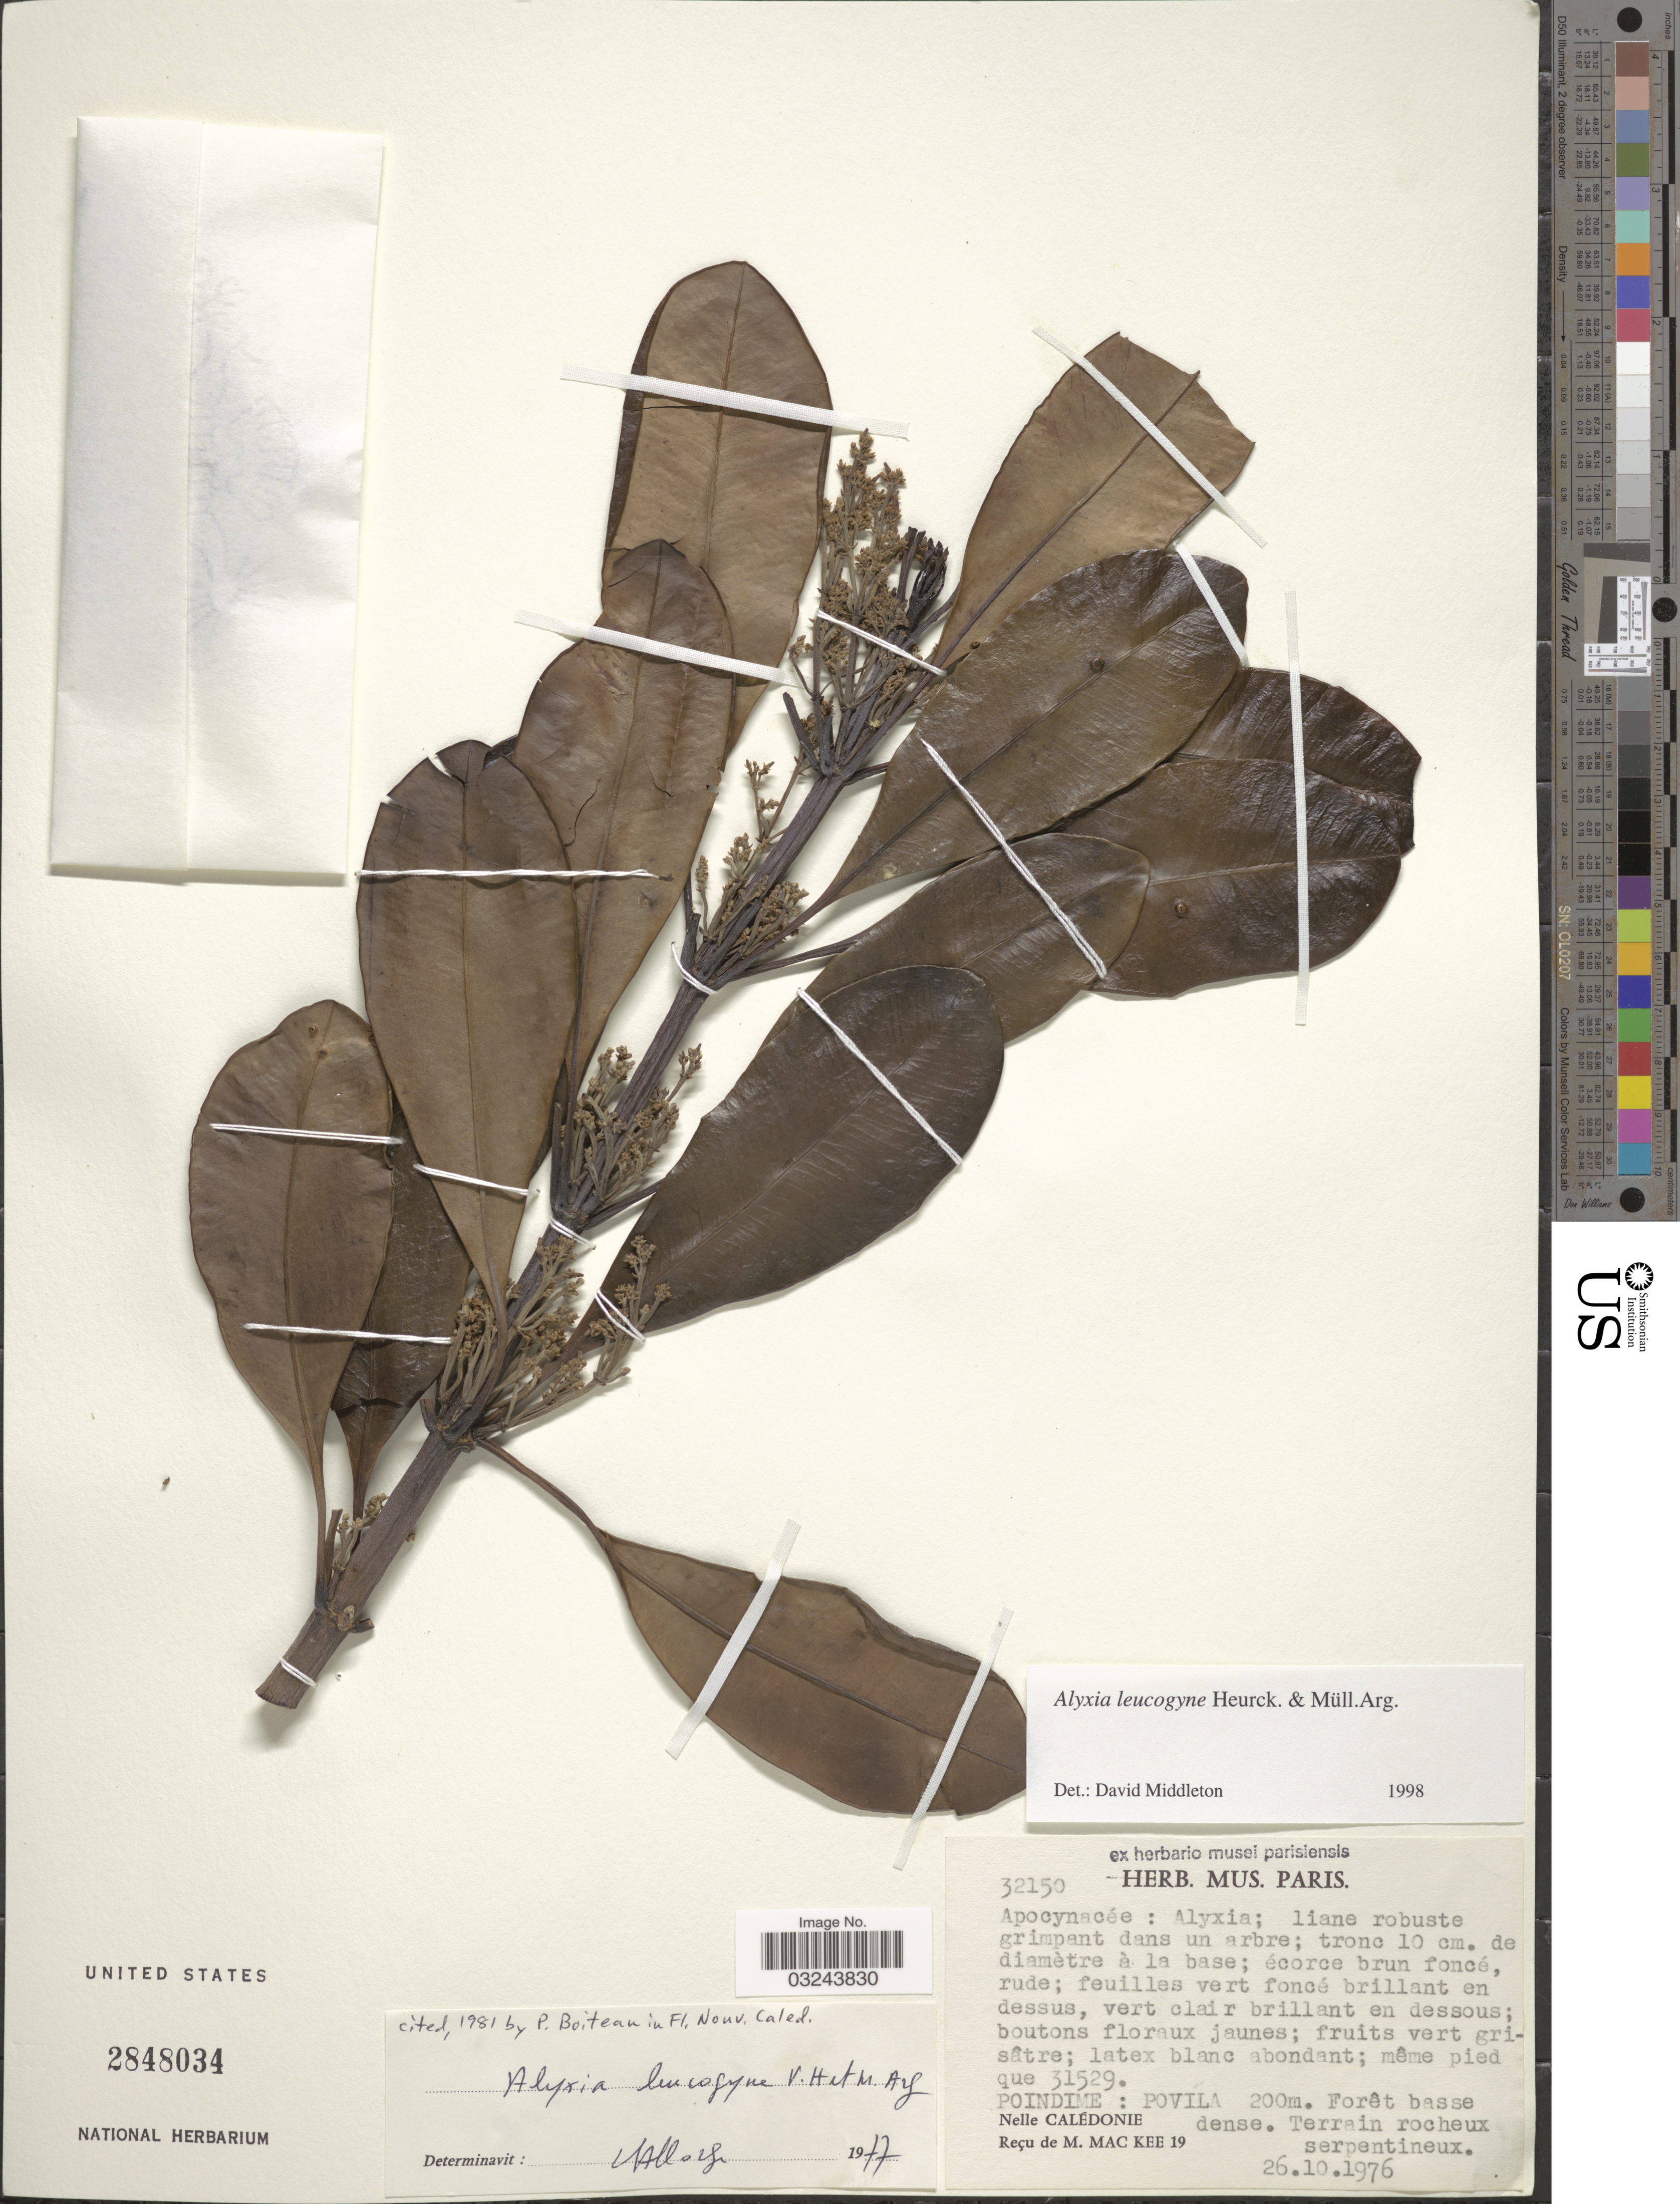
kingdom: Plantae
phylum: Tracheophyta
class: Magnoliopsida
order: Gentianales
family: Apocynaceae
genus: Alyxia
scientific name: Alyxia leucogyne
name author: Van Heurck & Müll. Arg.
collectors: M. Mackee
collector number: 32150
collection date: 1976-10-26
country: New Caledonia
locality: Poindime: Povila. Nelle Calédonie.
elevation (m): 200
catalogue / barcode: US 2848034